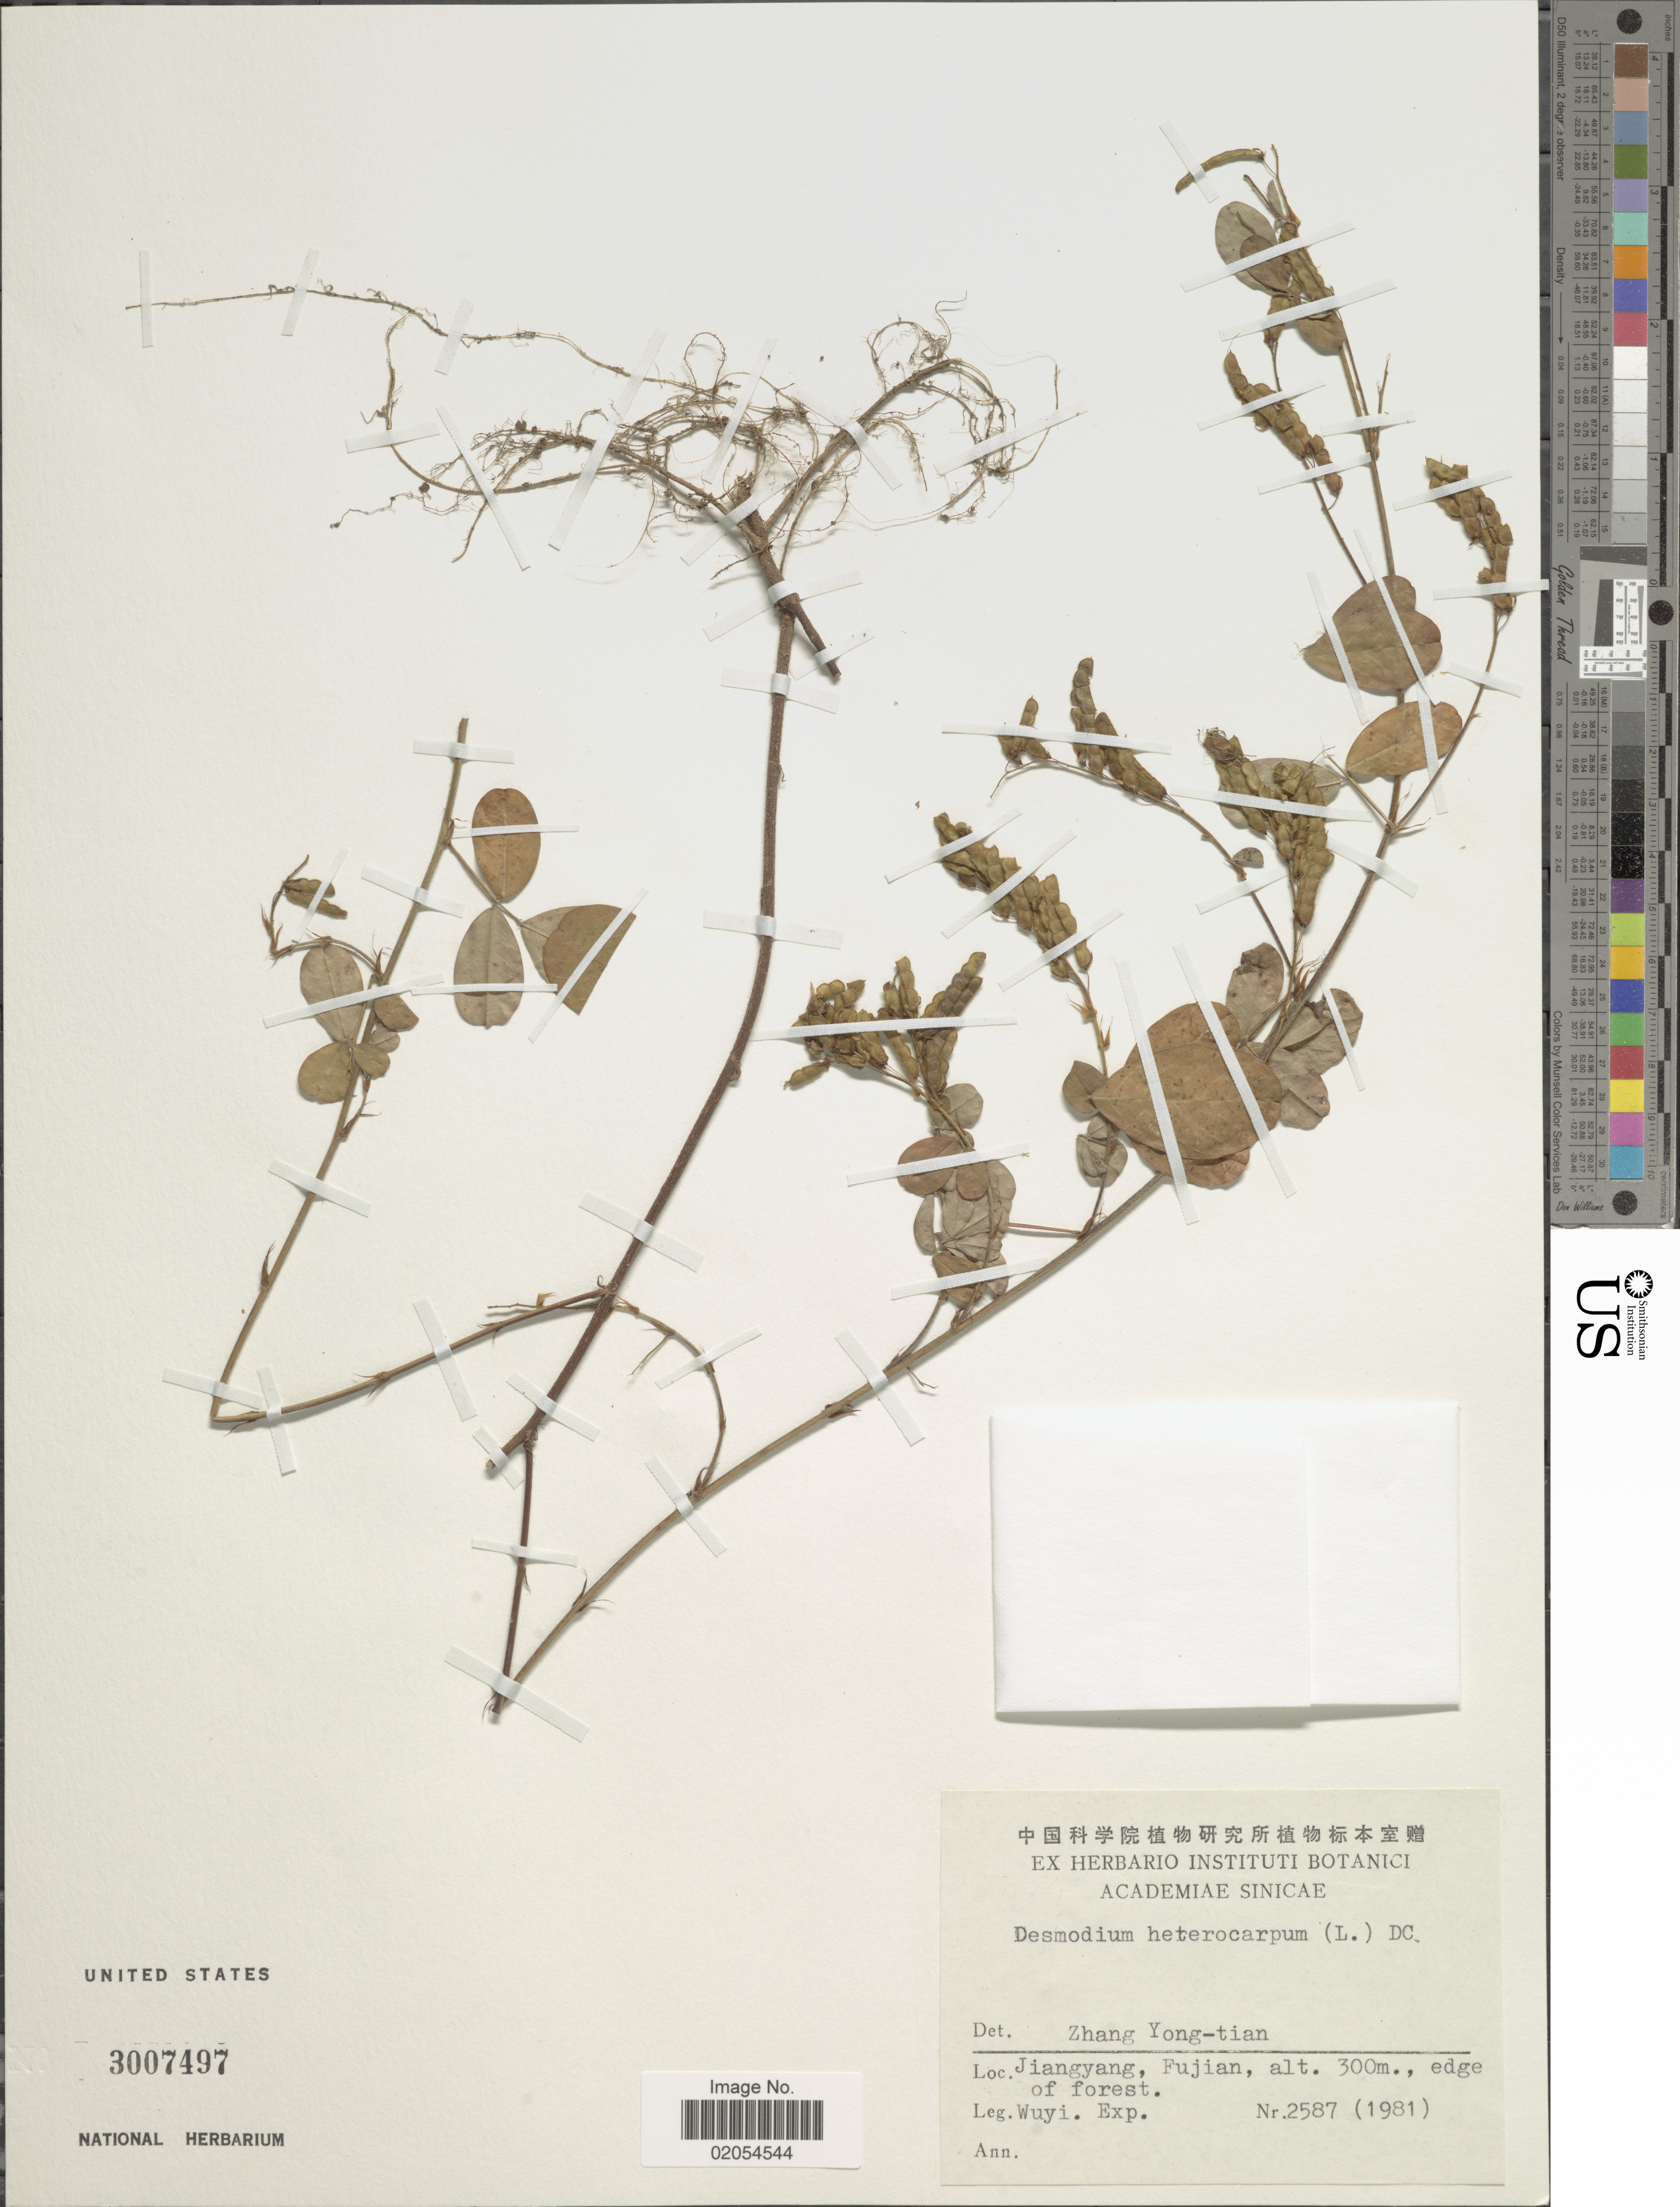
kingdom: Plantae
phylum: Tracheophyta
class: Magnoliopsida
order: Fabales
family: Fabaceae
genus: Grona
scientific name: Grona heterocarpos subsp. heterocarpos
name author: (L.) H. Ohashi & K. Ohashi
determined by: Strong, Mark T., (BOT), Smithsonian Institution - National Museum of Natural History (UNITED STATES)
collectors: Wuyi Expedition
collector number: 2587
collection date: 1981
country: China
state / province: Fujian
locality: Jiangyang, Fujian, edge of forest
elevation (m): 300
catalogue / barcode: US 3007497